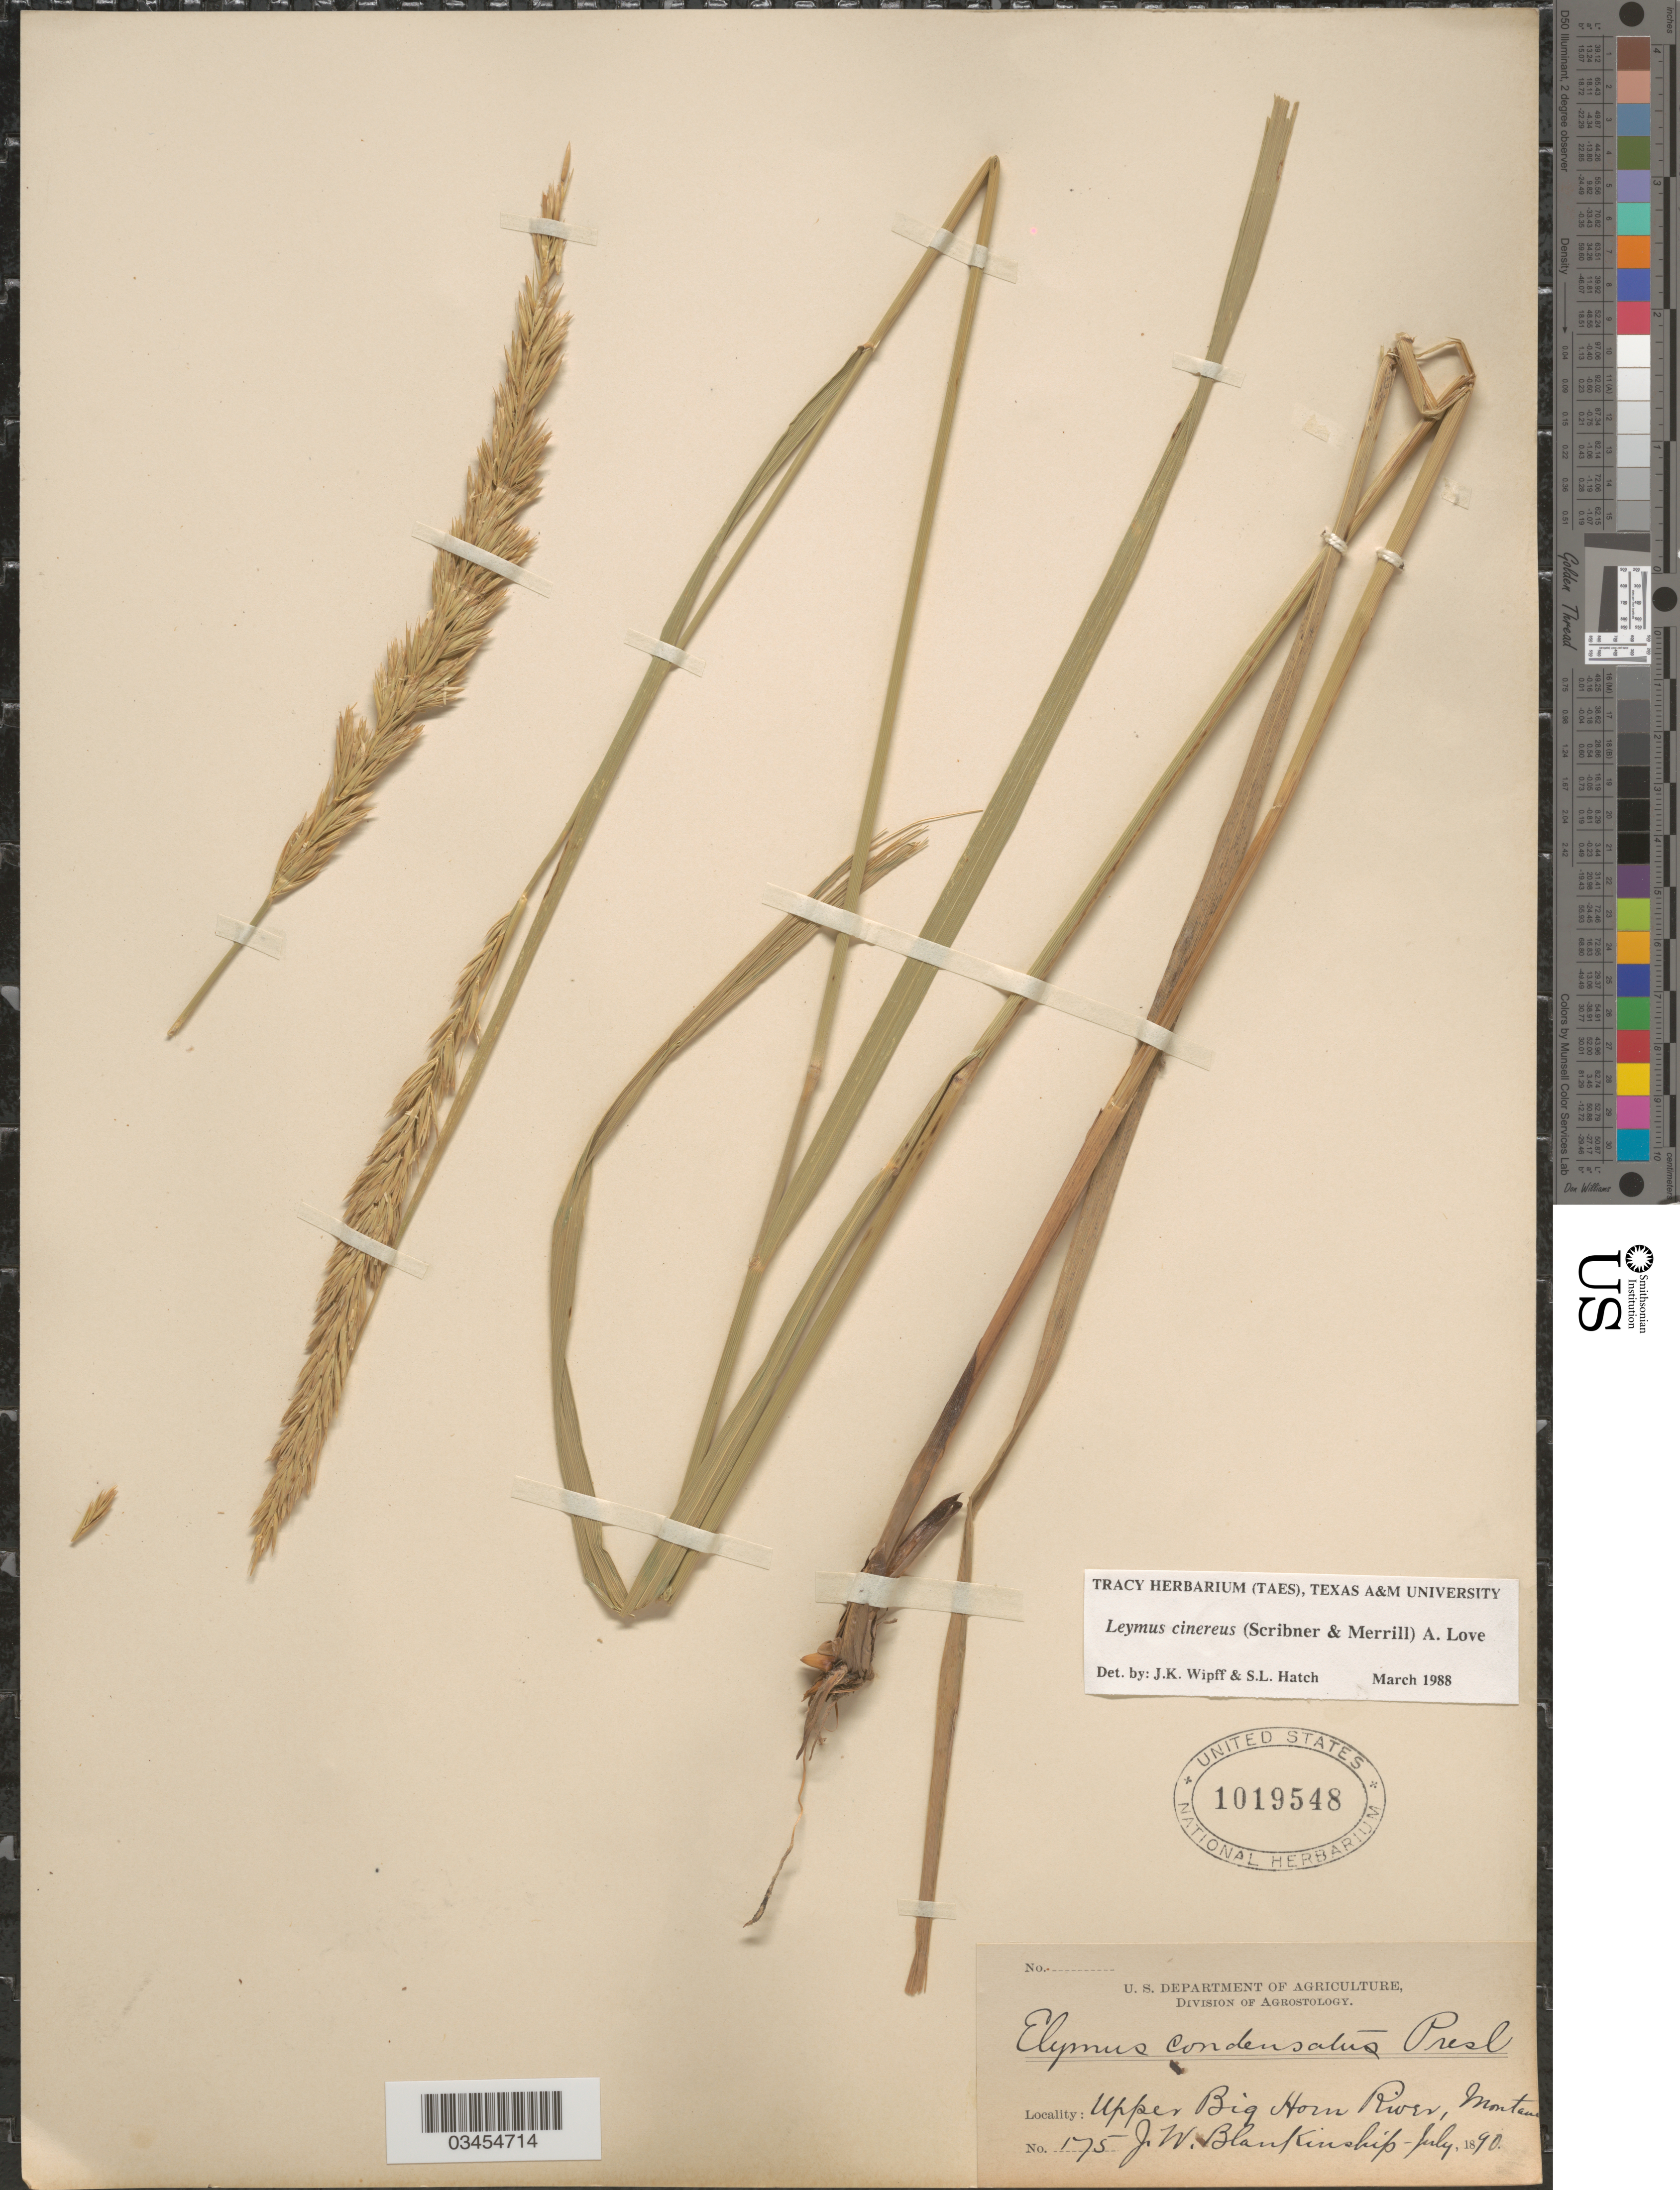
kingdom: Plantae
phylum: Tracheophyta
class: Liliopsida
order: Poales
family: Poaceae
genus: Leymus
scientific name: Leymus cinereus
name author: (Scribn. & Merr.) Á. Löve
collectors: J. W. Blankinship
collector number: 175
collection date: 1890-07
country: United States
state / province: Montana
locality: Upper Big Horn River.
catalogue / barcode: US 1019548